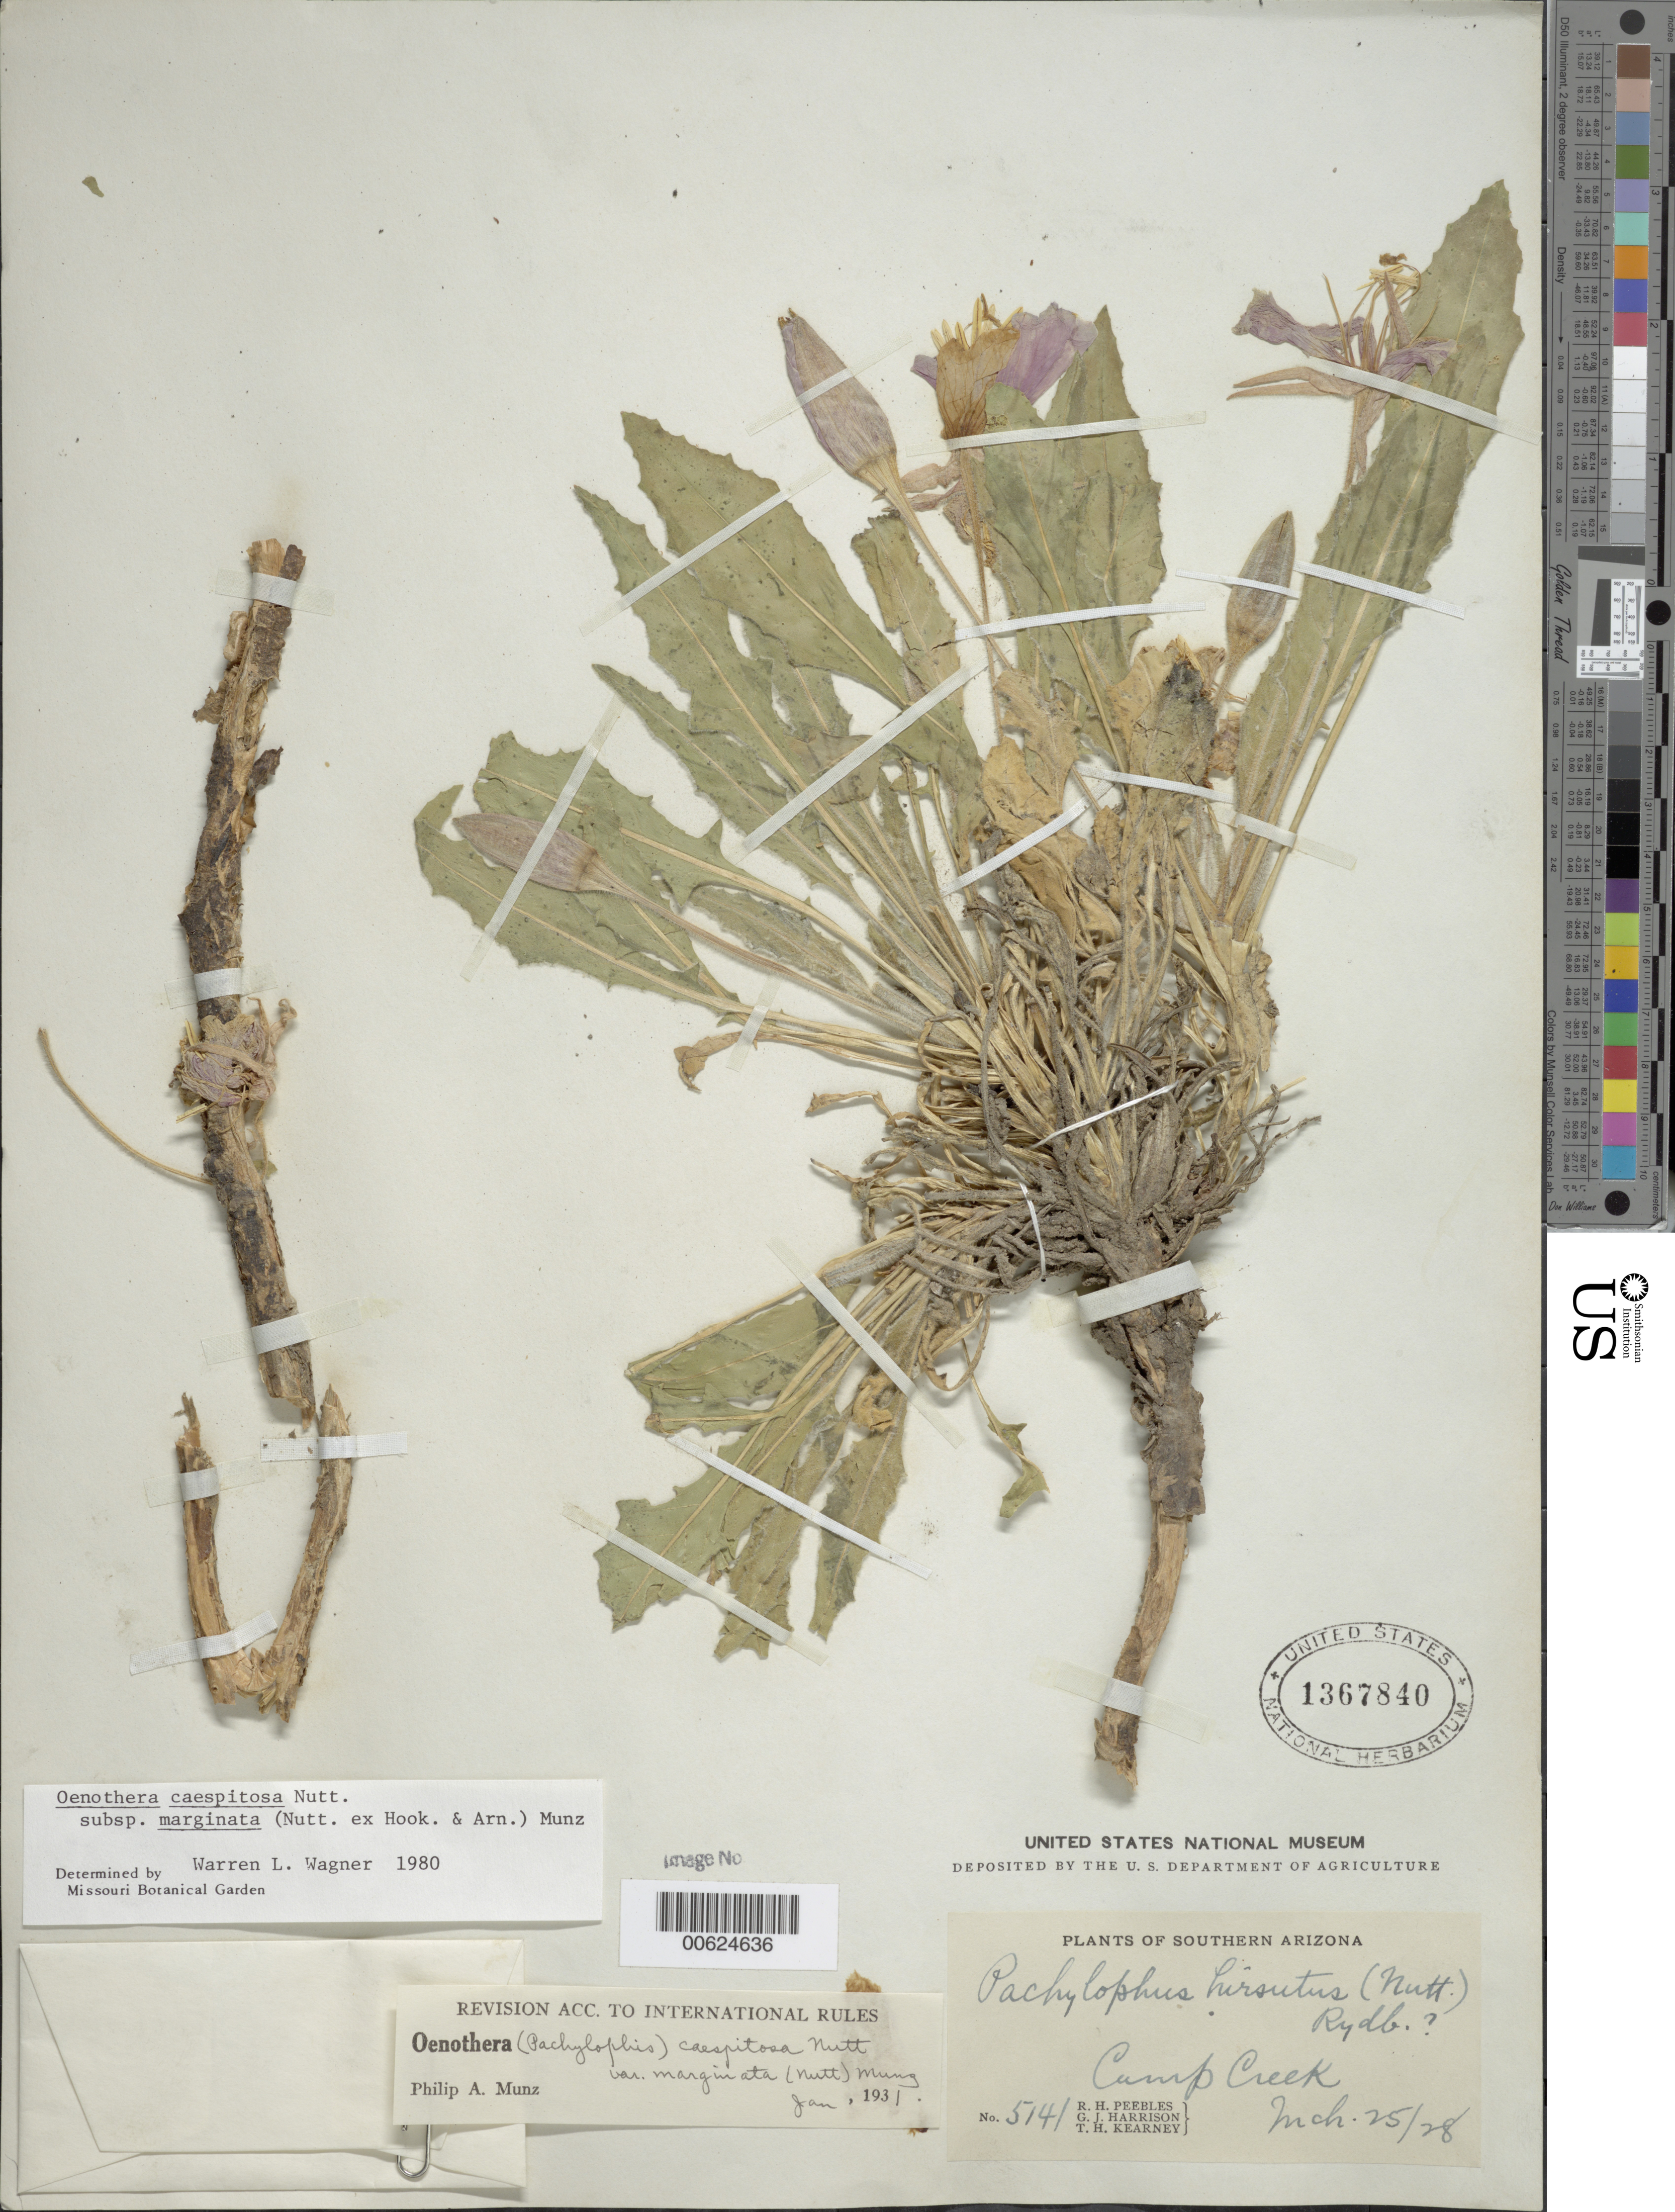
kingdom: Plantae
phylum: Tracheophyta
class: Magnoliopsida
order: Myrtales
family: Onagraceae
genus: Oenothera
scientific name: Oenothera cespitosa subsp. marginata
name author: (Nutt. ex Hook. & Arn.) Munz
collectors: R. H. Peebles, G. J. Harrison & T. H. Kearney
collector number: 5141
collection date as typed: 25 Mar 1928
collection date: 1928-03-25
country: United States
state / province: Arizona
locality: Camp Creek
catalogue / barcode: US 1367840